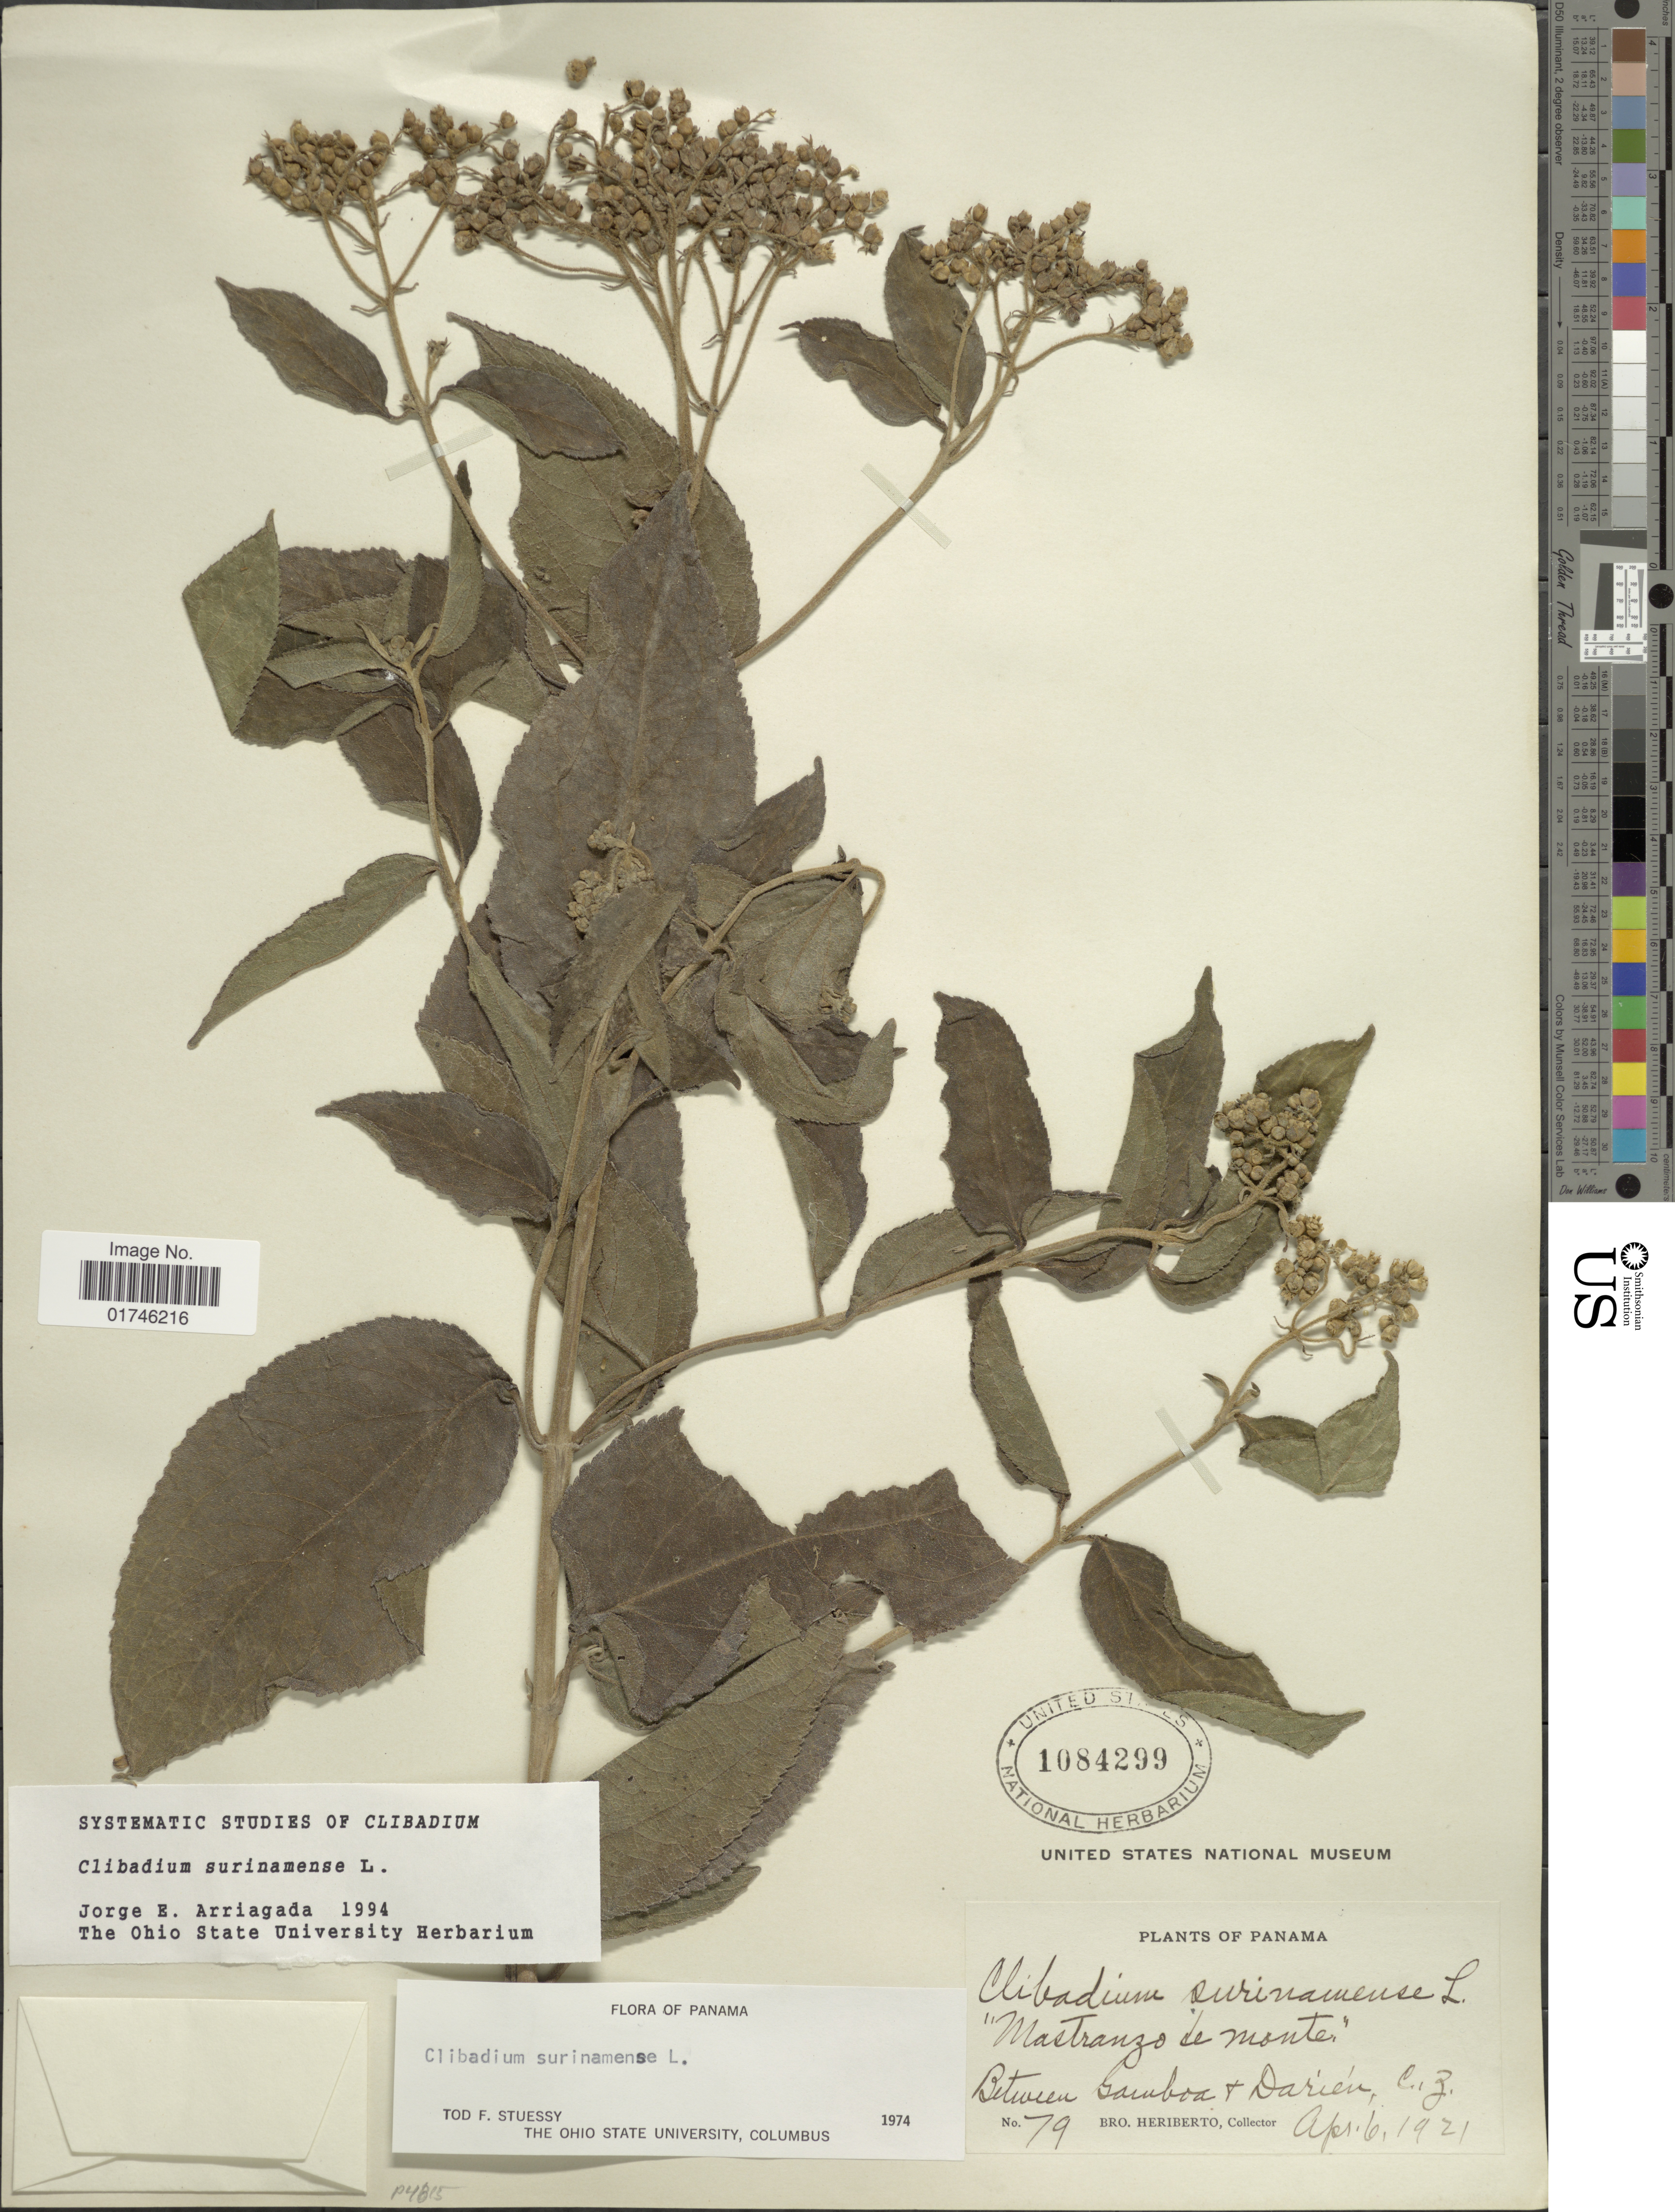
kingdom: Plantae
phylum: Tracheophyta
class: Magnoliopsida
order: Asterales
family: Asteraceae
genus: Clibadium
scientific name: Clibadium surinamense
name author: L.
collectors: B. Heriberto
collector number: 79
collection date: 1921-04-06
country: Panama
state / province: Colón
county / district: Canal Zone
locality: Between Gamboa & Darien, C.Z.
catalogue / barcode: US 1084299